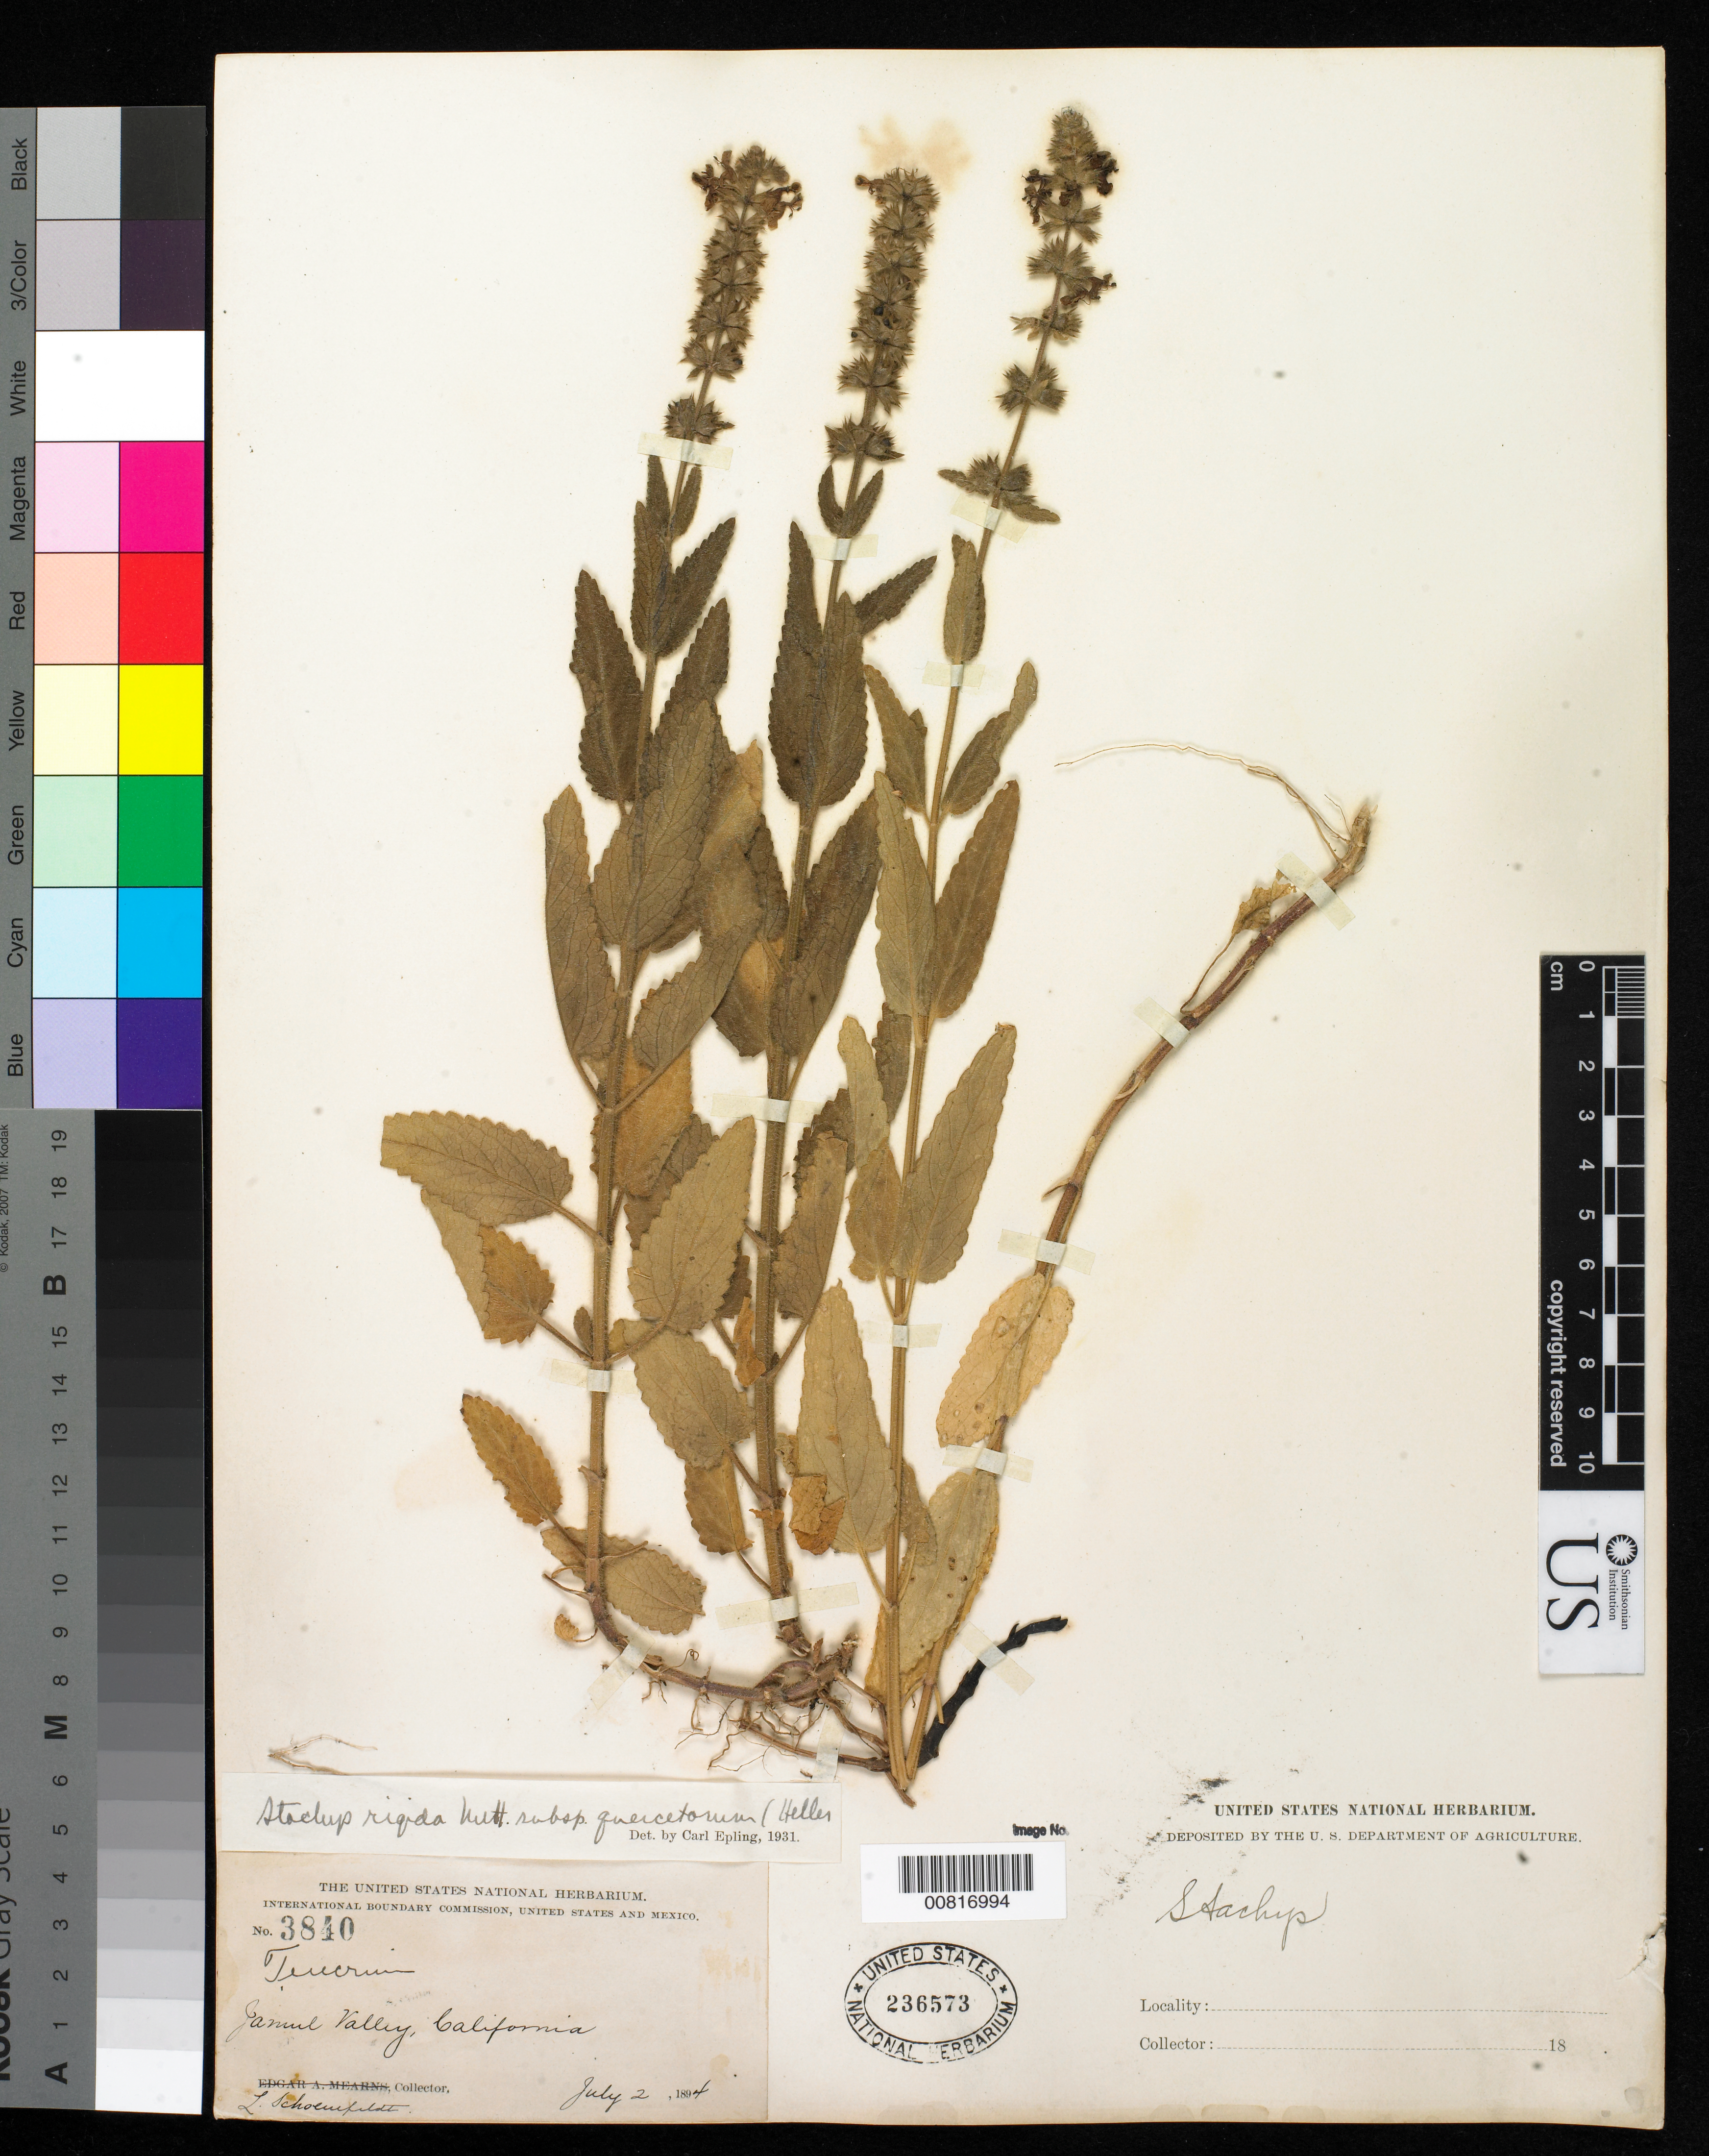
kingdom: Plantae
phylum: Tracheophyta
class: Magnoliopsida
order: Lamiales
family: Lamiaceae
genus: Stachys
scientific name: Stachys rigida subsp. quercetorum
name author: (A. Heller) Epling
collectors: L. Schoenfeldt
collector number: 3840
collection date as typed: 02 Jul 1894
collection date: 1894-07-02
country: United States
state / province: California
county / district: San Diego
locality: Jamul Valley, California.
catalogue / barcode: US 236573